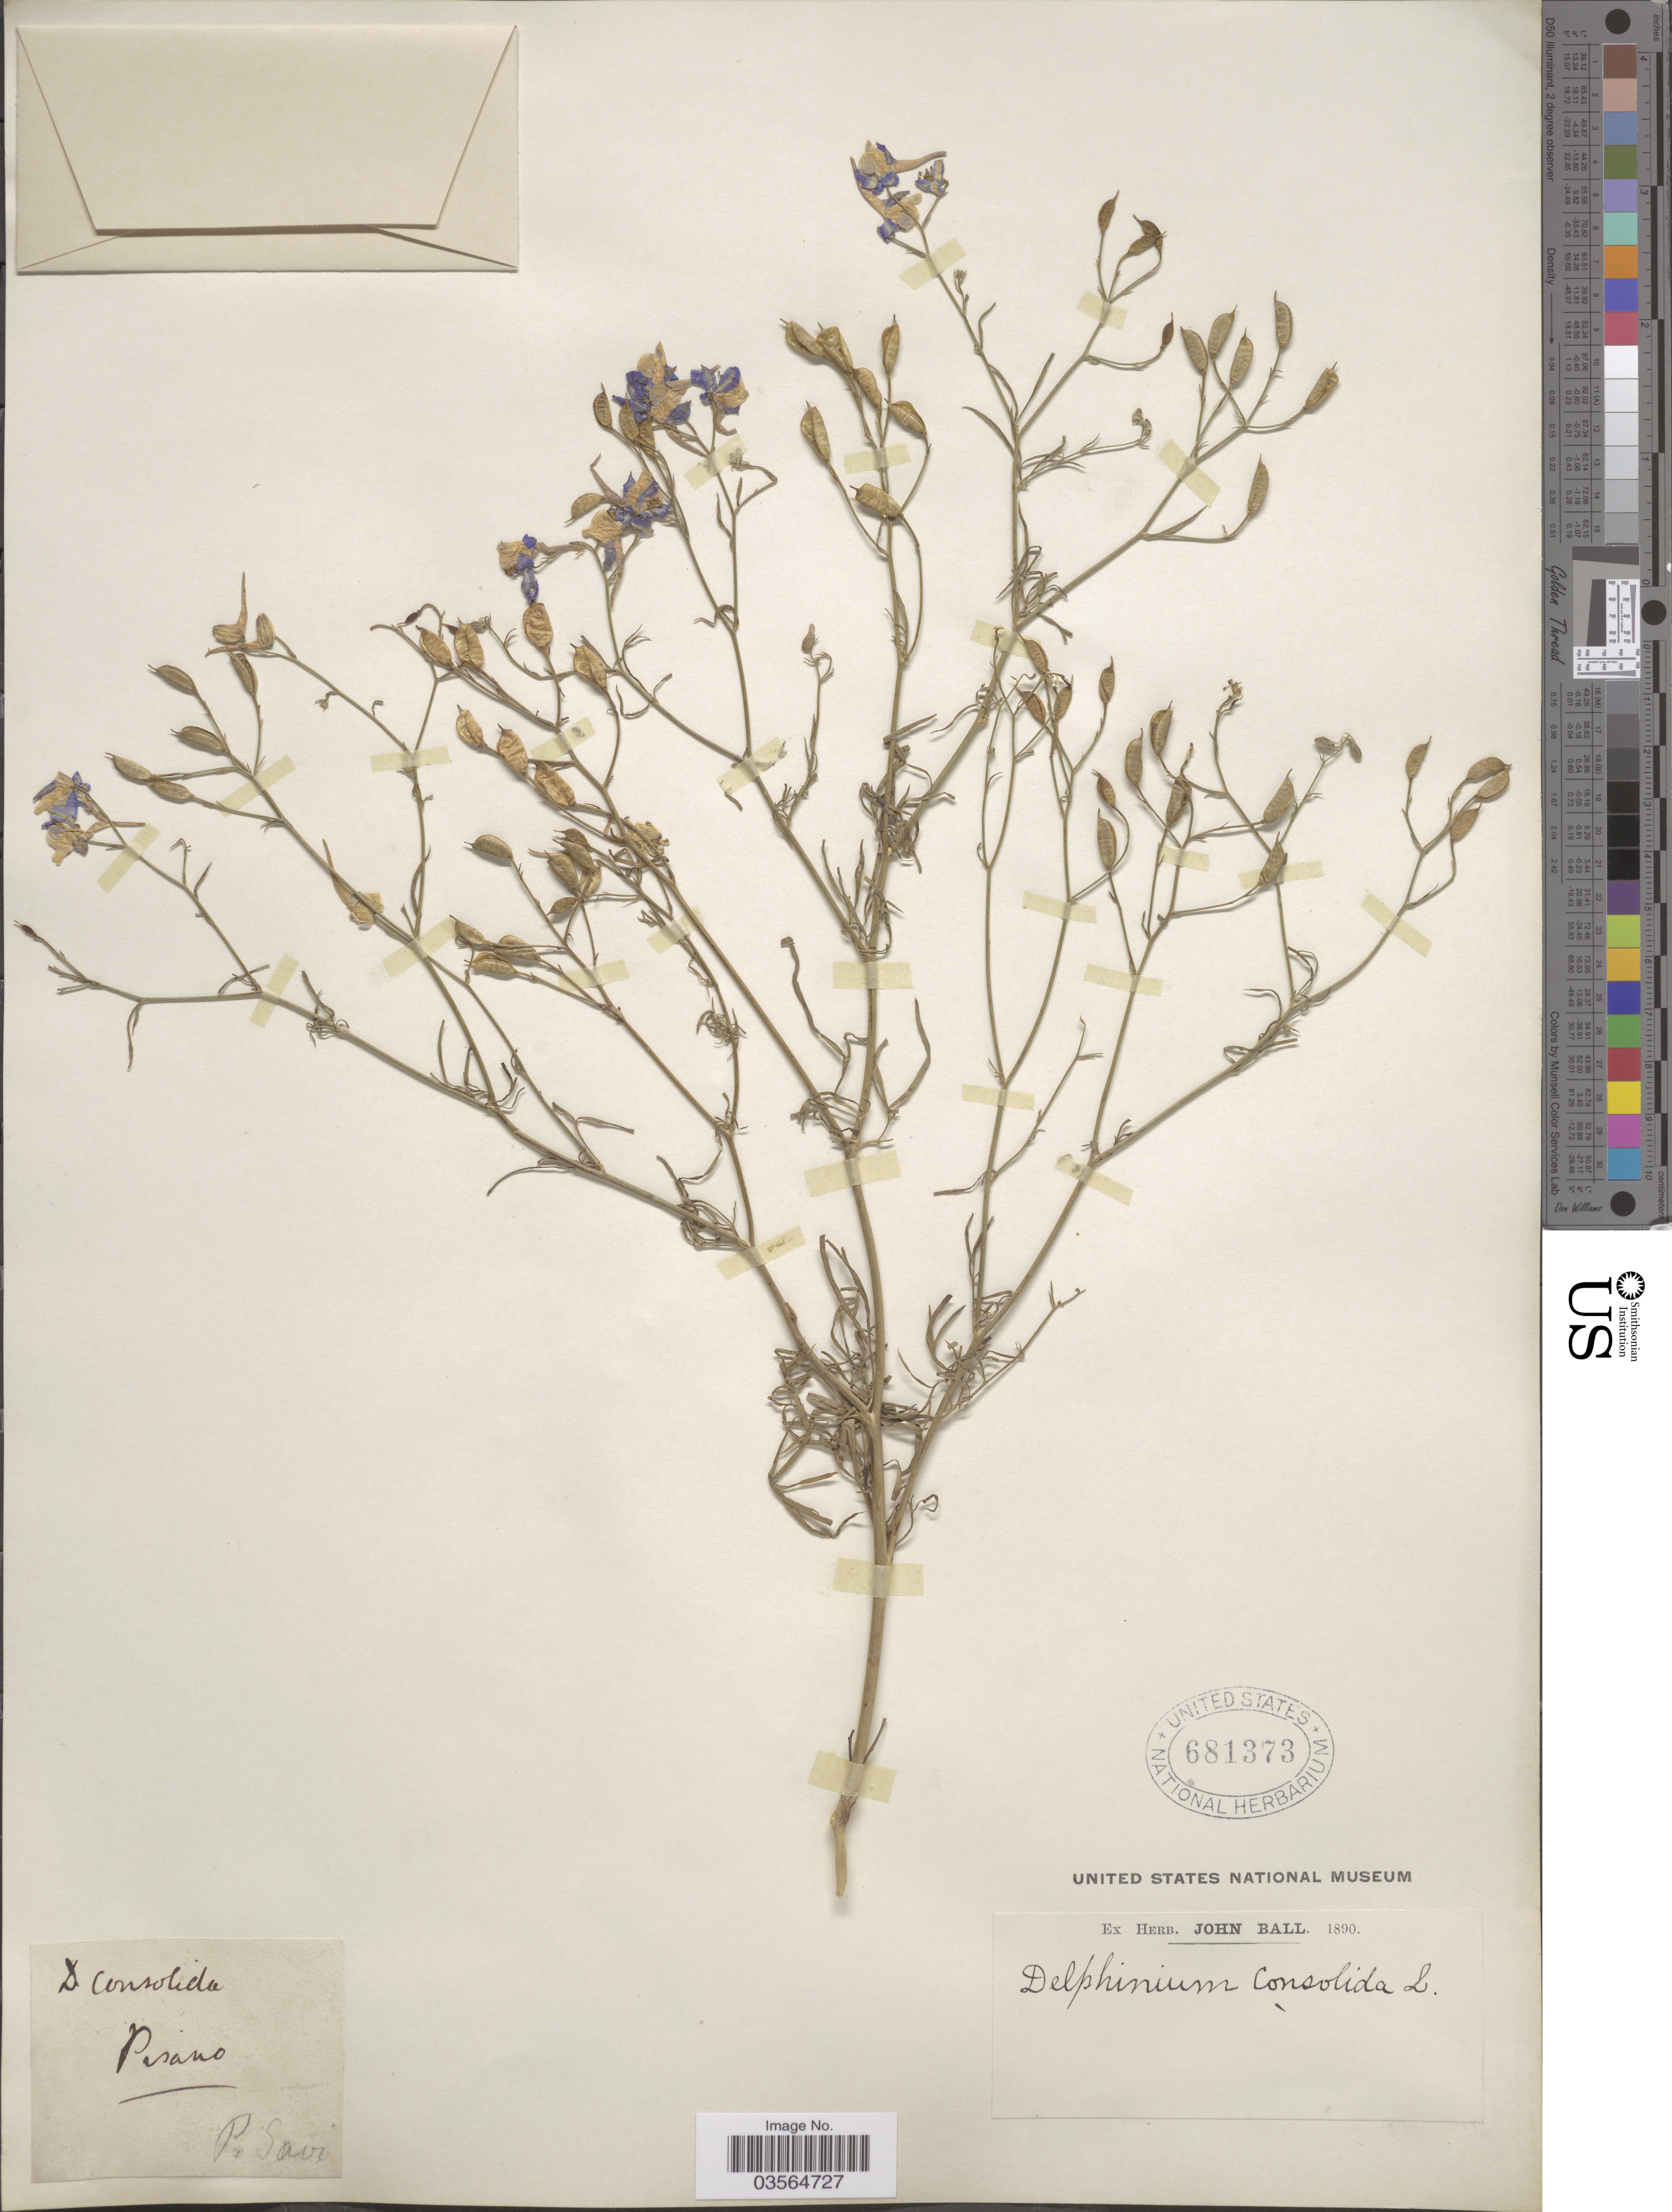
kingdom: Plantae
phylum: Tracheophyta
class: Magnoliopsida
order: Ranunculales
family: Ranunculaceae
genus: Delphinium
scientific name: Delphinium consolida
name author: L.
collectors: P. Savi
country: Italy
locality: Pisano.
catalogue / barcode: US 681373